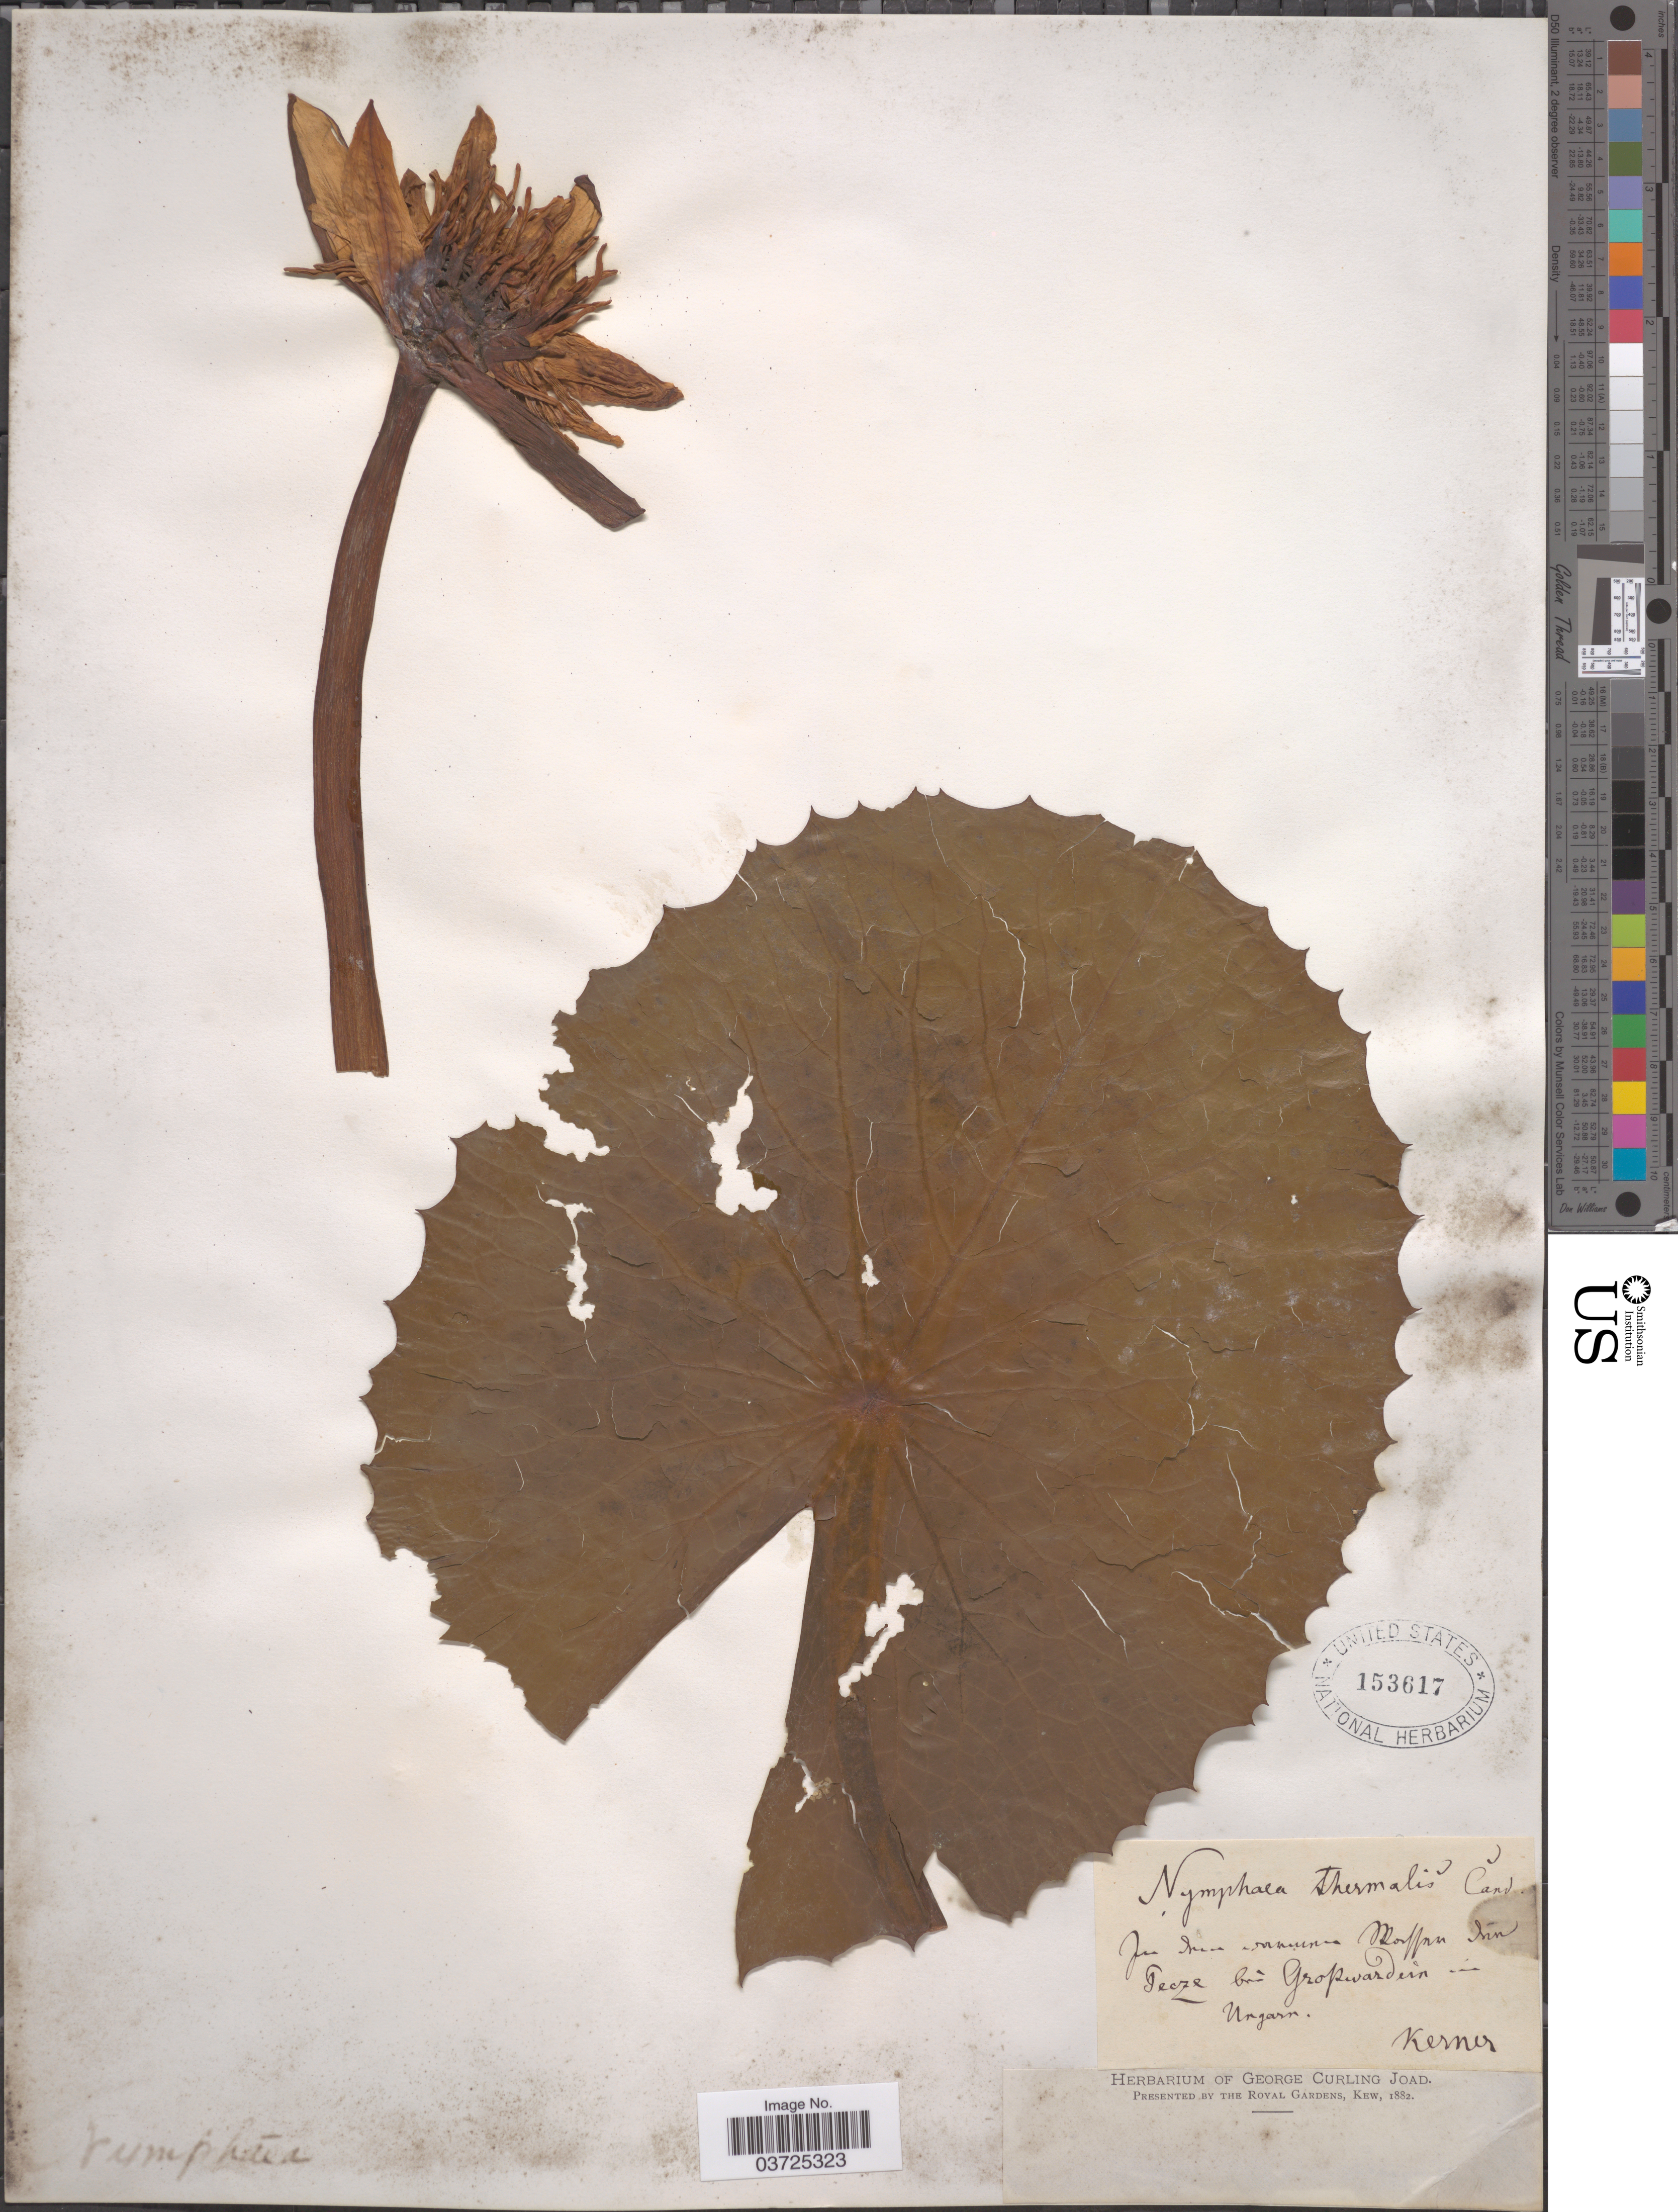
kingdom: Plantae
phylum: Tracheophyta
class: Magnoliopsida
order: Nymphaeales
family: Nymphaeaceae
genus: Nymphaea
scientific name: Nymphaea thermalis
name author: DC.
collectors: -. Kerner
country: Hungary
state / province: Pécs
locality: In kin wormunis Moiffner Sin. Pecze bei Gropwardein in Ungarn. [interpreted]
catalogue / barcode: US 153617